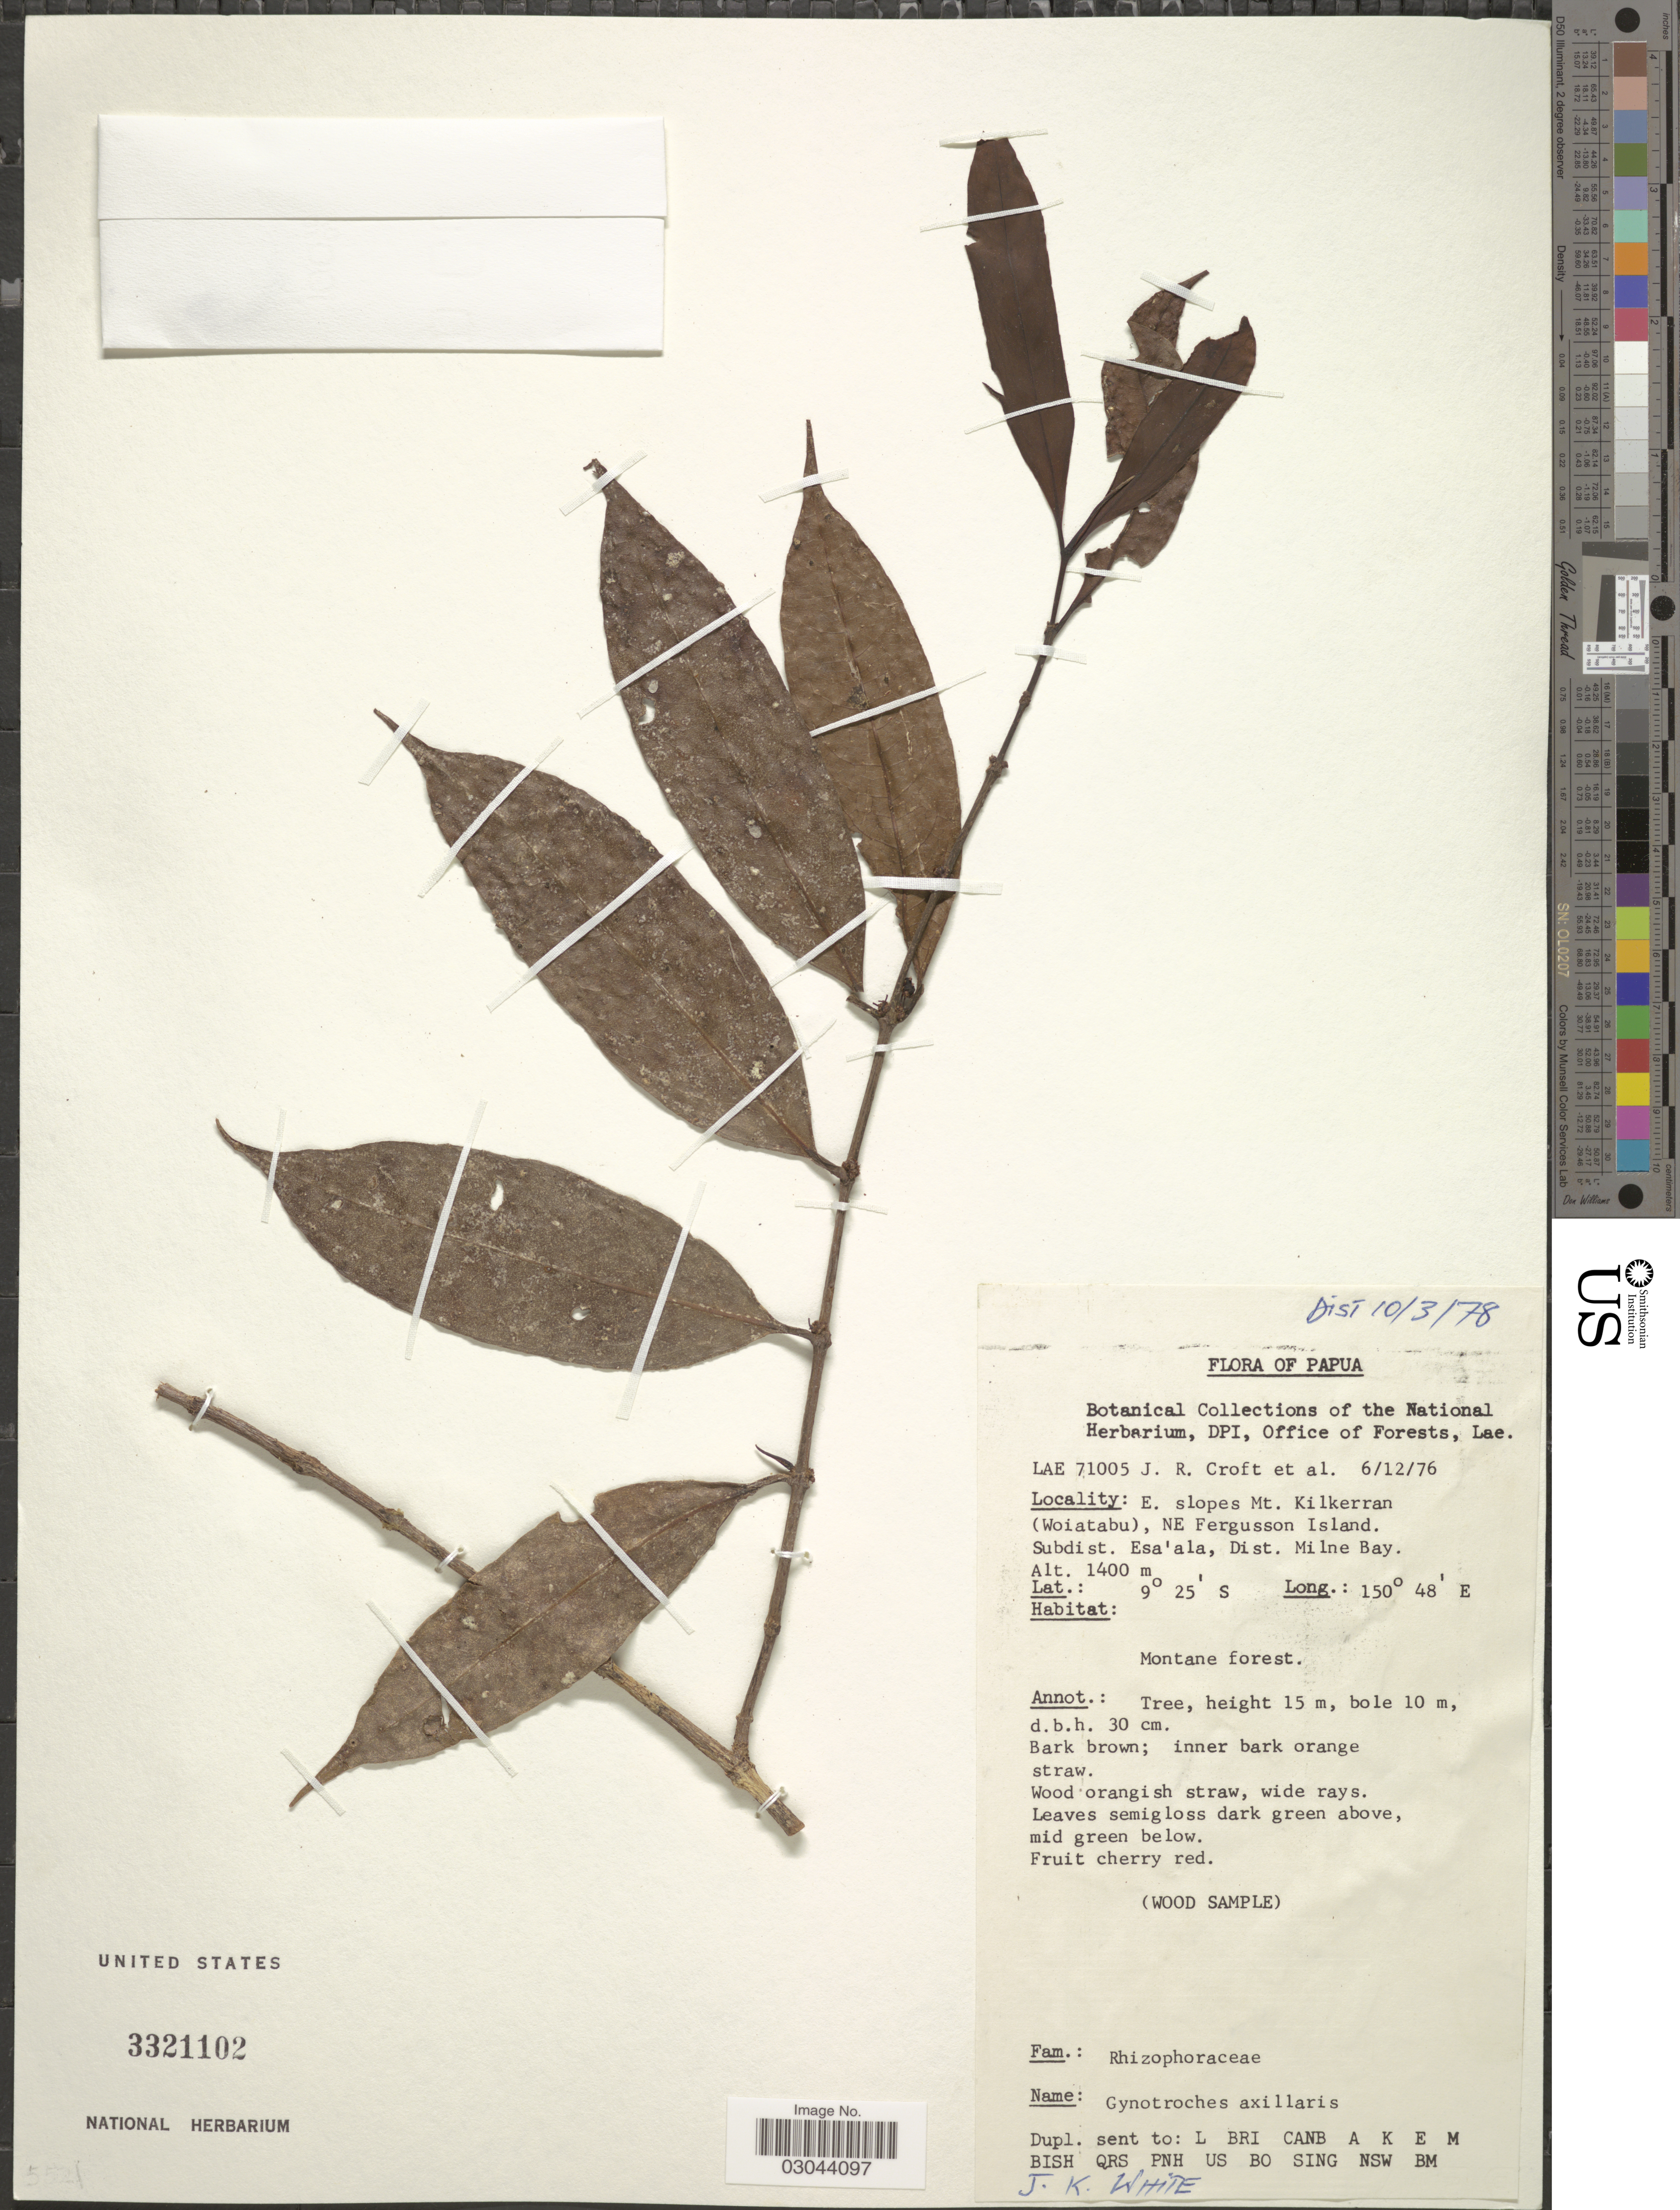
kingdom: Plantae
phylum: Tracheophyta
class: Magnoliopsida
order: Malpighiales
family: Rhizophoraceae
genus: Gynotroches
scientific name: Gynotroches axillaris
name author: Blume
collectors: J. R. Croft & et al.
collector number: LAE71005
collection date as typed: Transcribed d/m/y: 6/12/76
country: Papua New Guinea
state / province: Milne Bay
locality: E. slopes Mt. Kilkerran (Woiatabu), NE Fergusson Island. Subdist. Esa'ala, Dist. Milne Bay.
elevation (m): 1400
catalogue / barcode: US 3321102